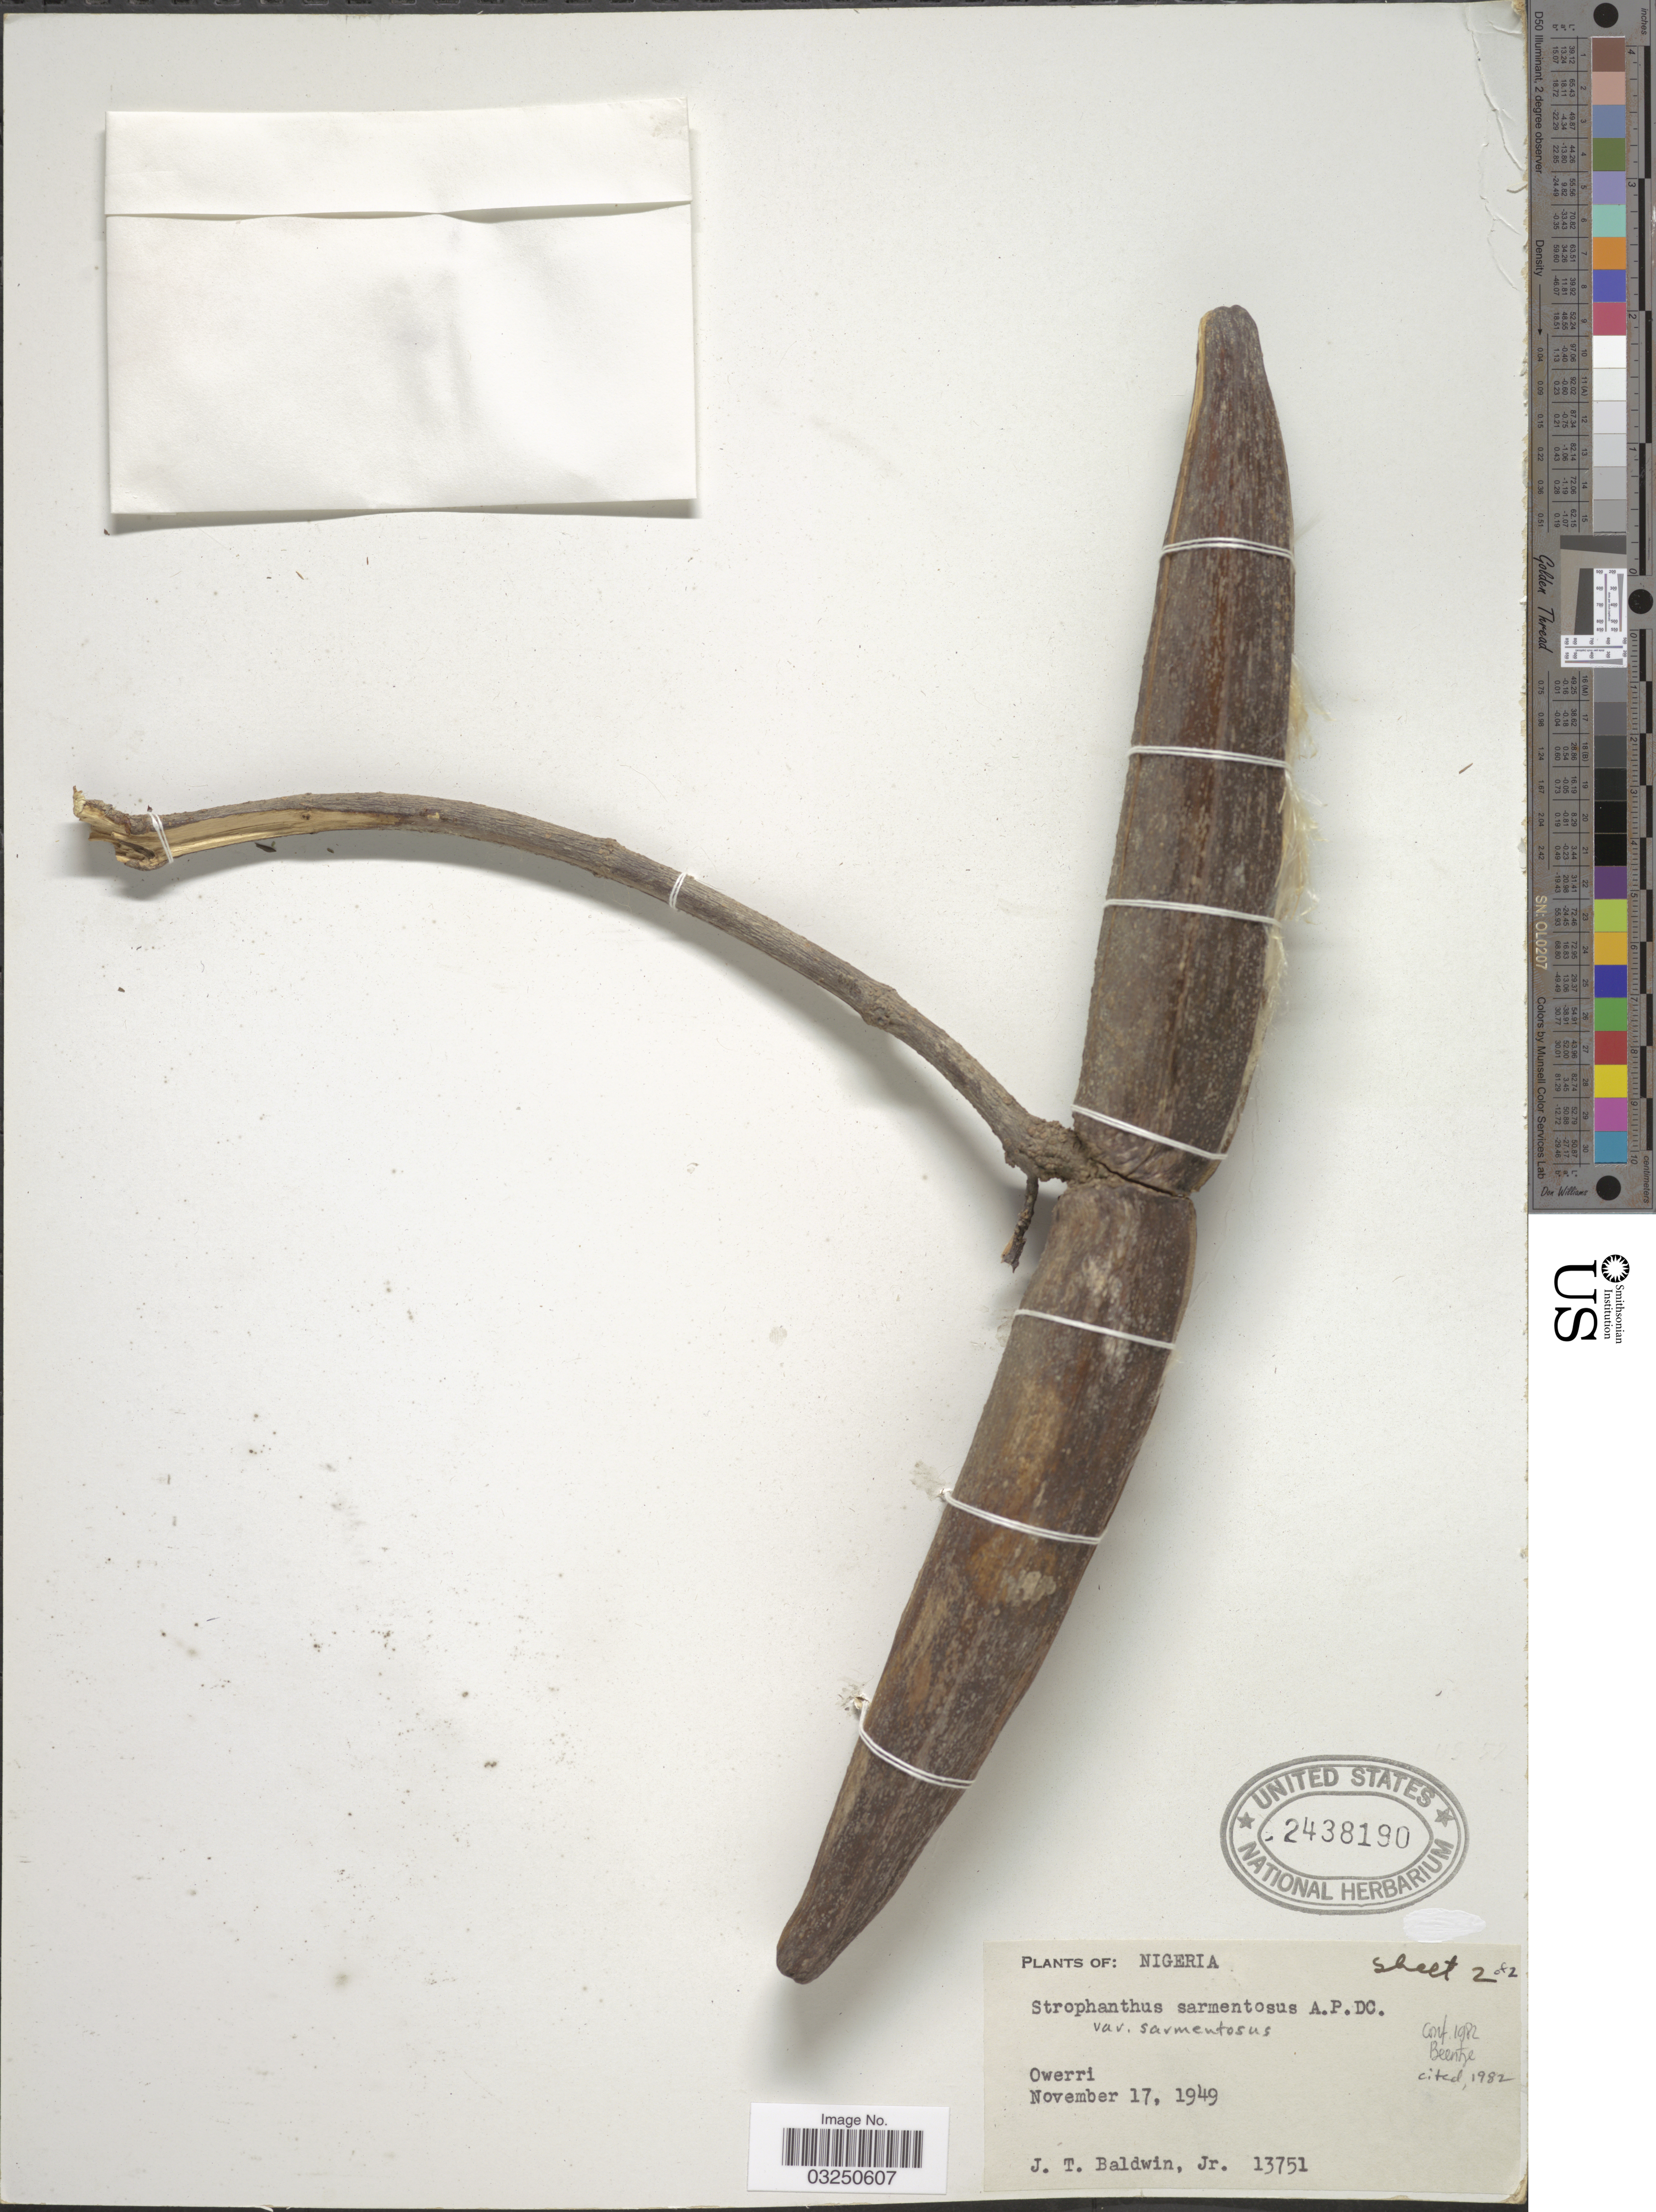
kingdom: Plantae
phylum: Tracheophyta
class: Magnoliopsida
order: Gentianales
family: Apocynaceae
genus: Strophanthus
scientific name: Strophanthus sarmentosus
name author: DC.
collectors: J. T. Baldwin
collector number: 13751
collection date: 1949-11-17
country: Nigeria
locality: Owerri.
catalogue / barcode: US 2438190